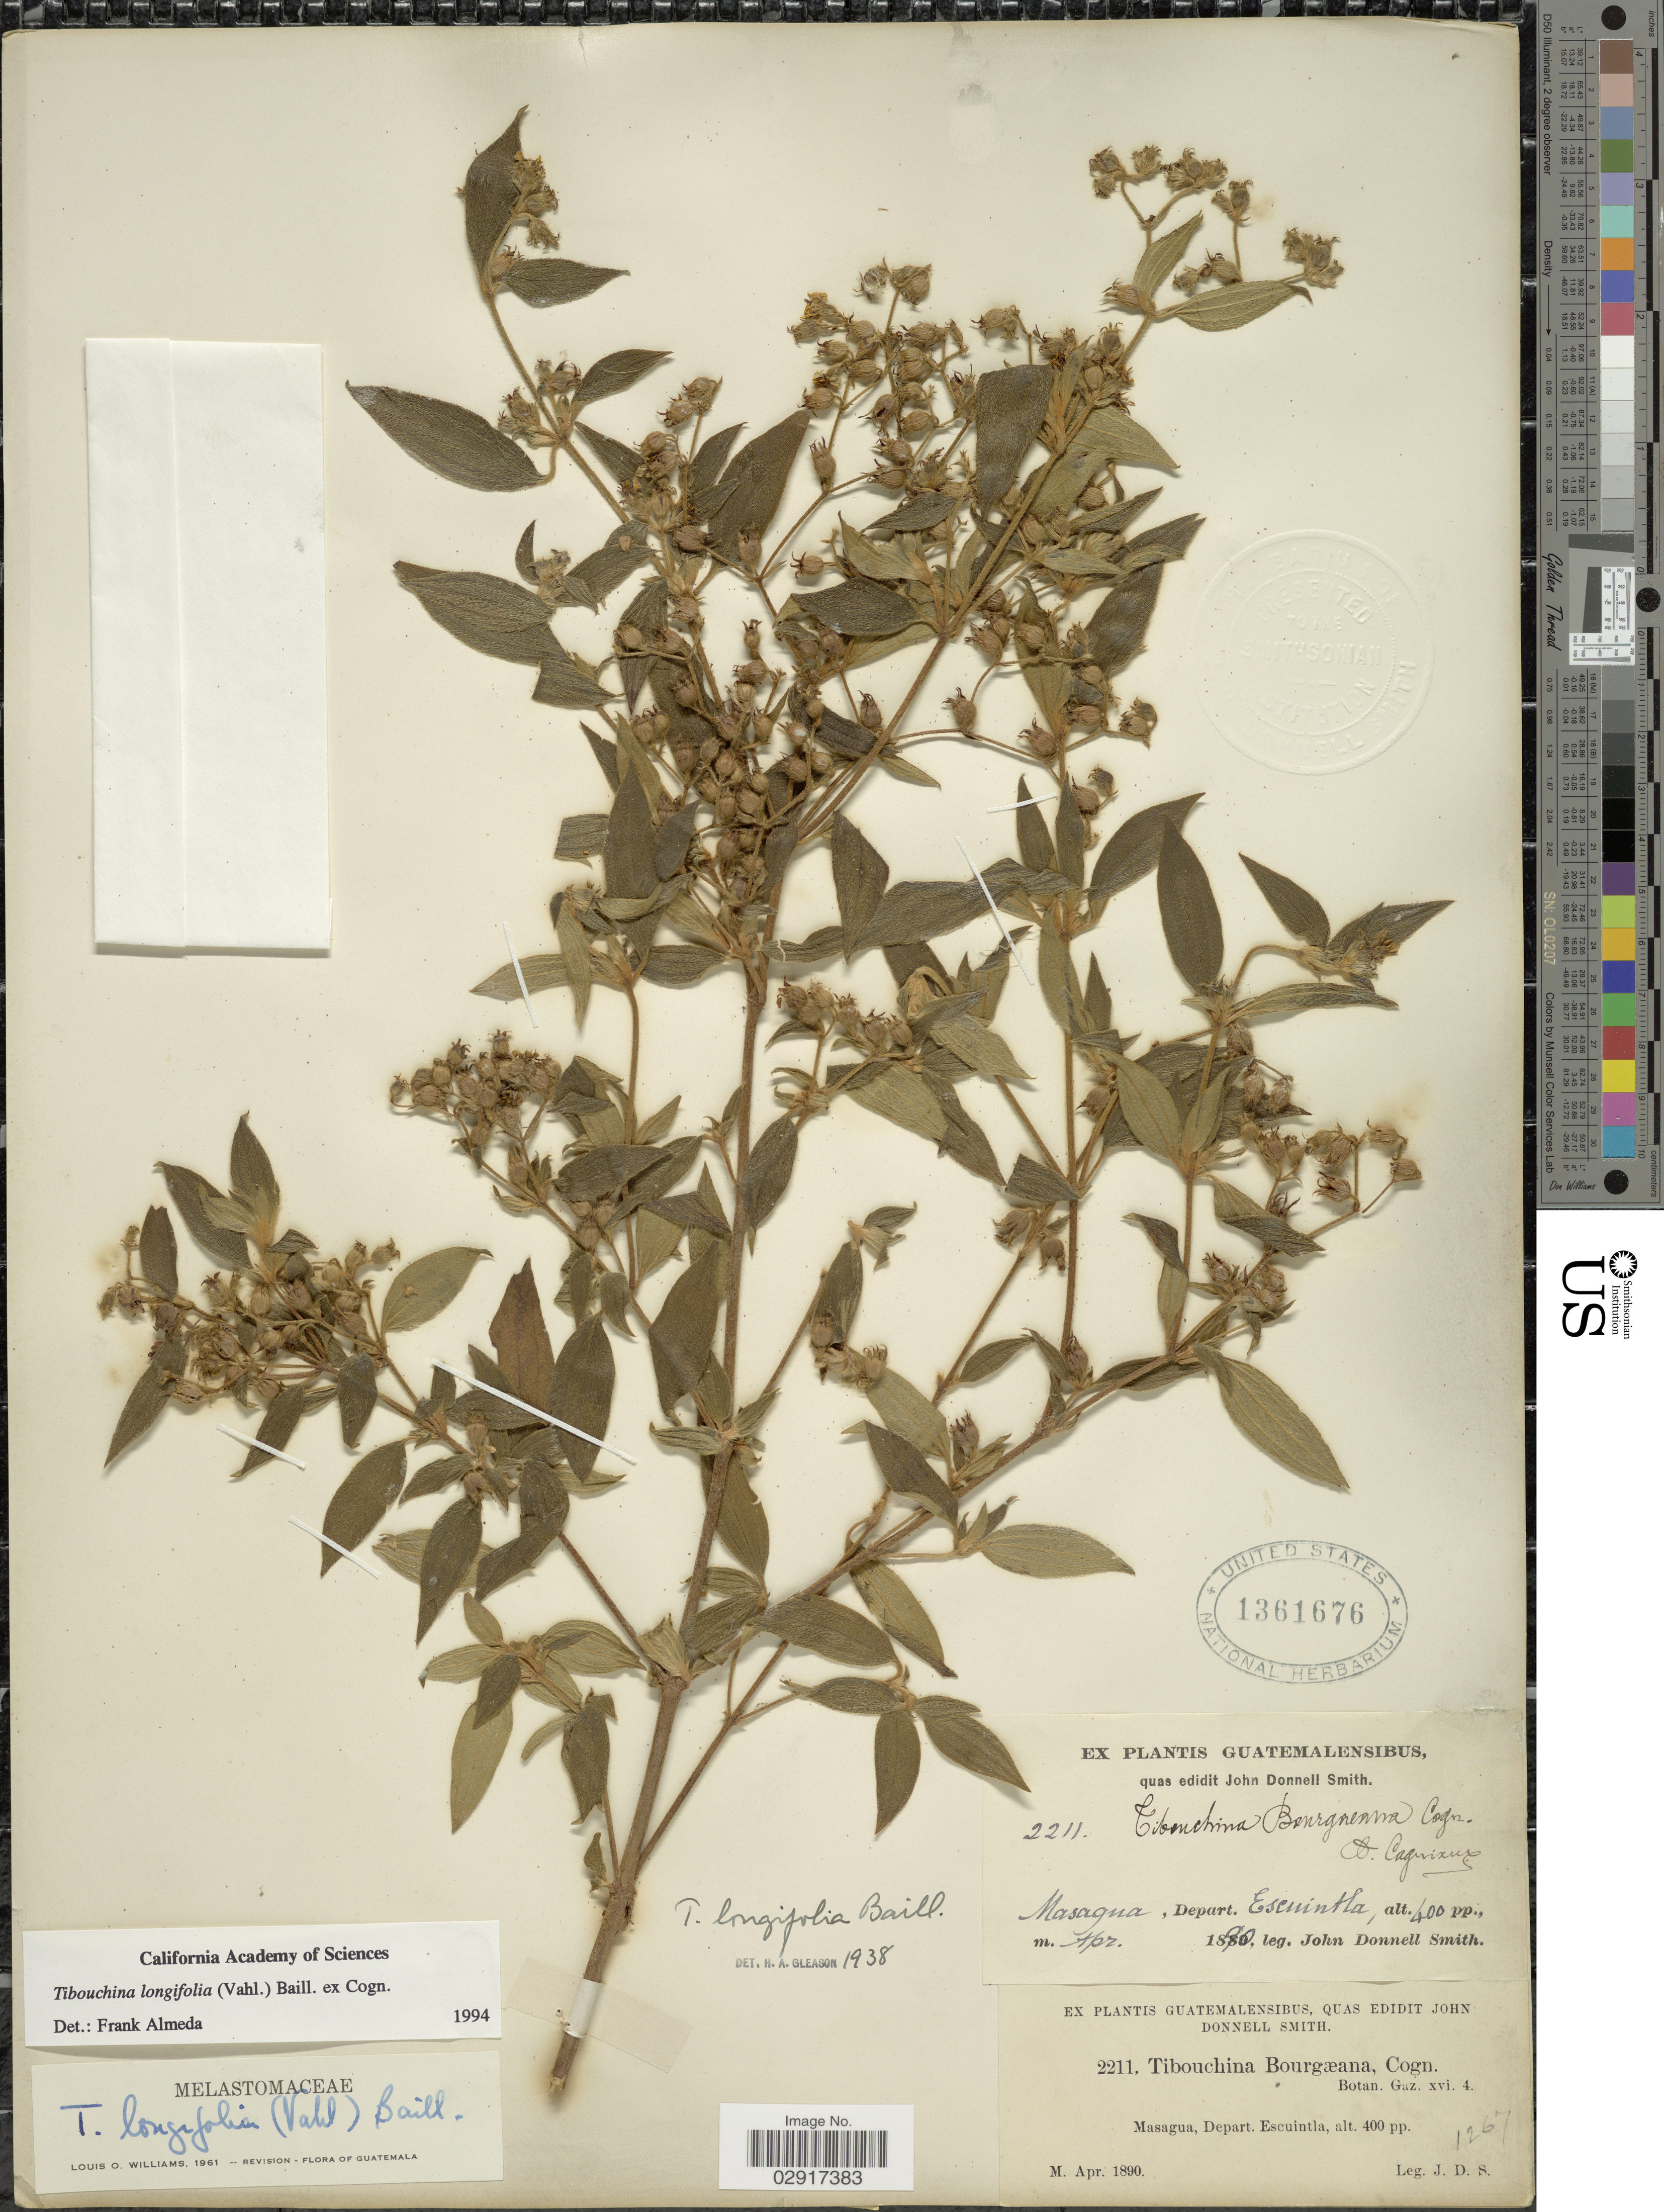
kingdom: Plantae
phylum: Tracheophyta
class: Magnoliopsida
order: Myrtales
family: Melastomataceae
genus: Chaetogastra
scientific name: Chaetogastra longifolia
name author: (Vahl) DC.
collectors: J. Donnell Smith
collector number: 2211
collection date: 1890-04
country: Guatemala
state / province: Escuintla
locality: Masagua, Depart. Escuintla.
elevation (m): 122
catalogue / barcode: US 1361676